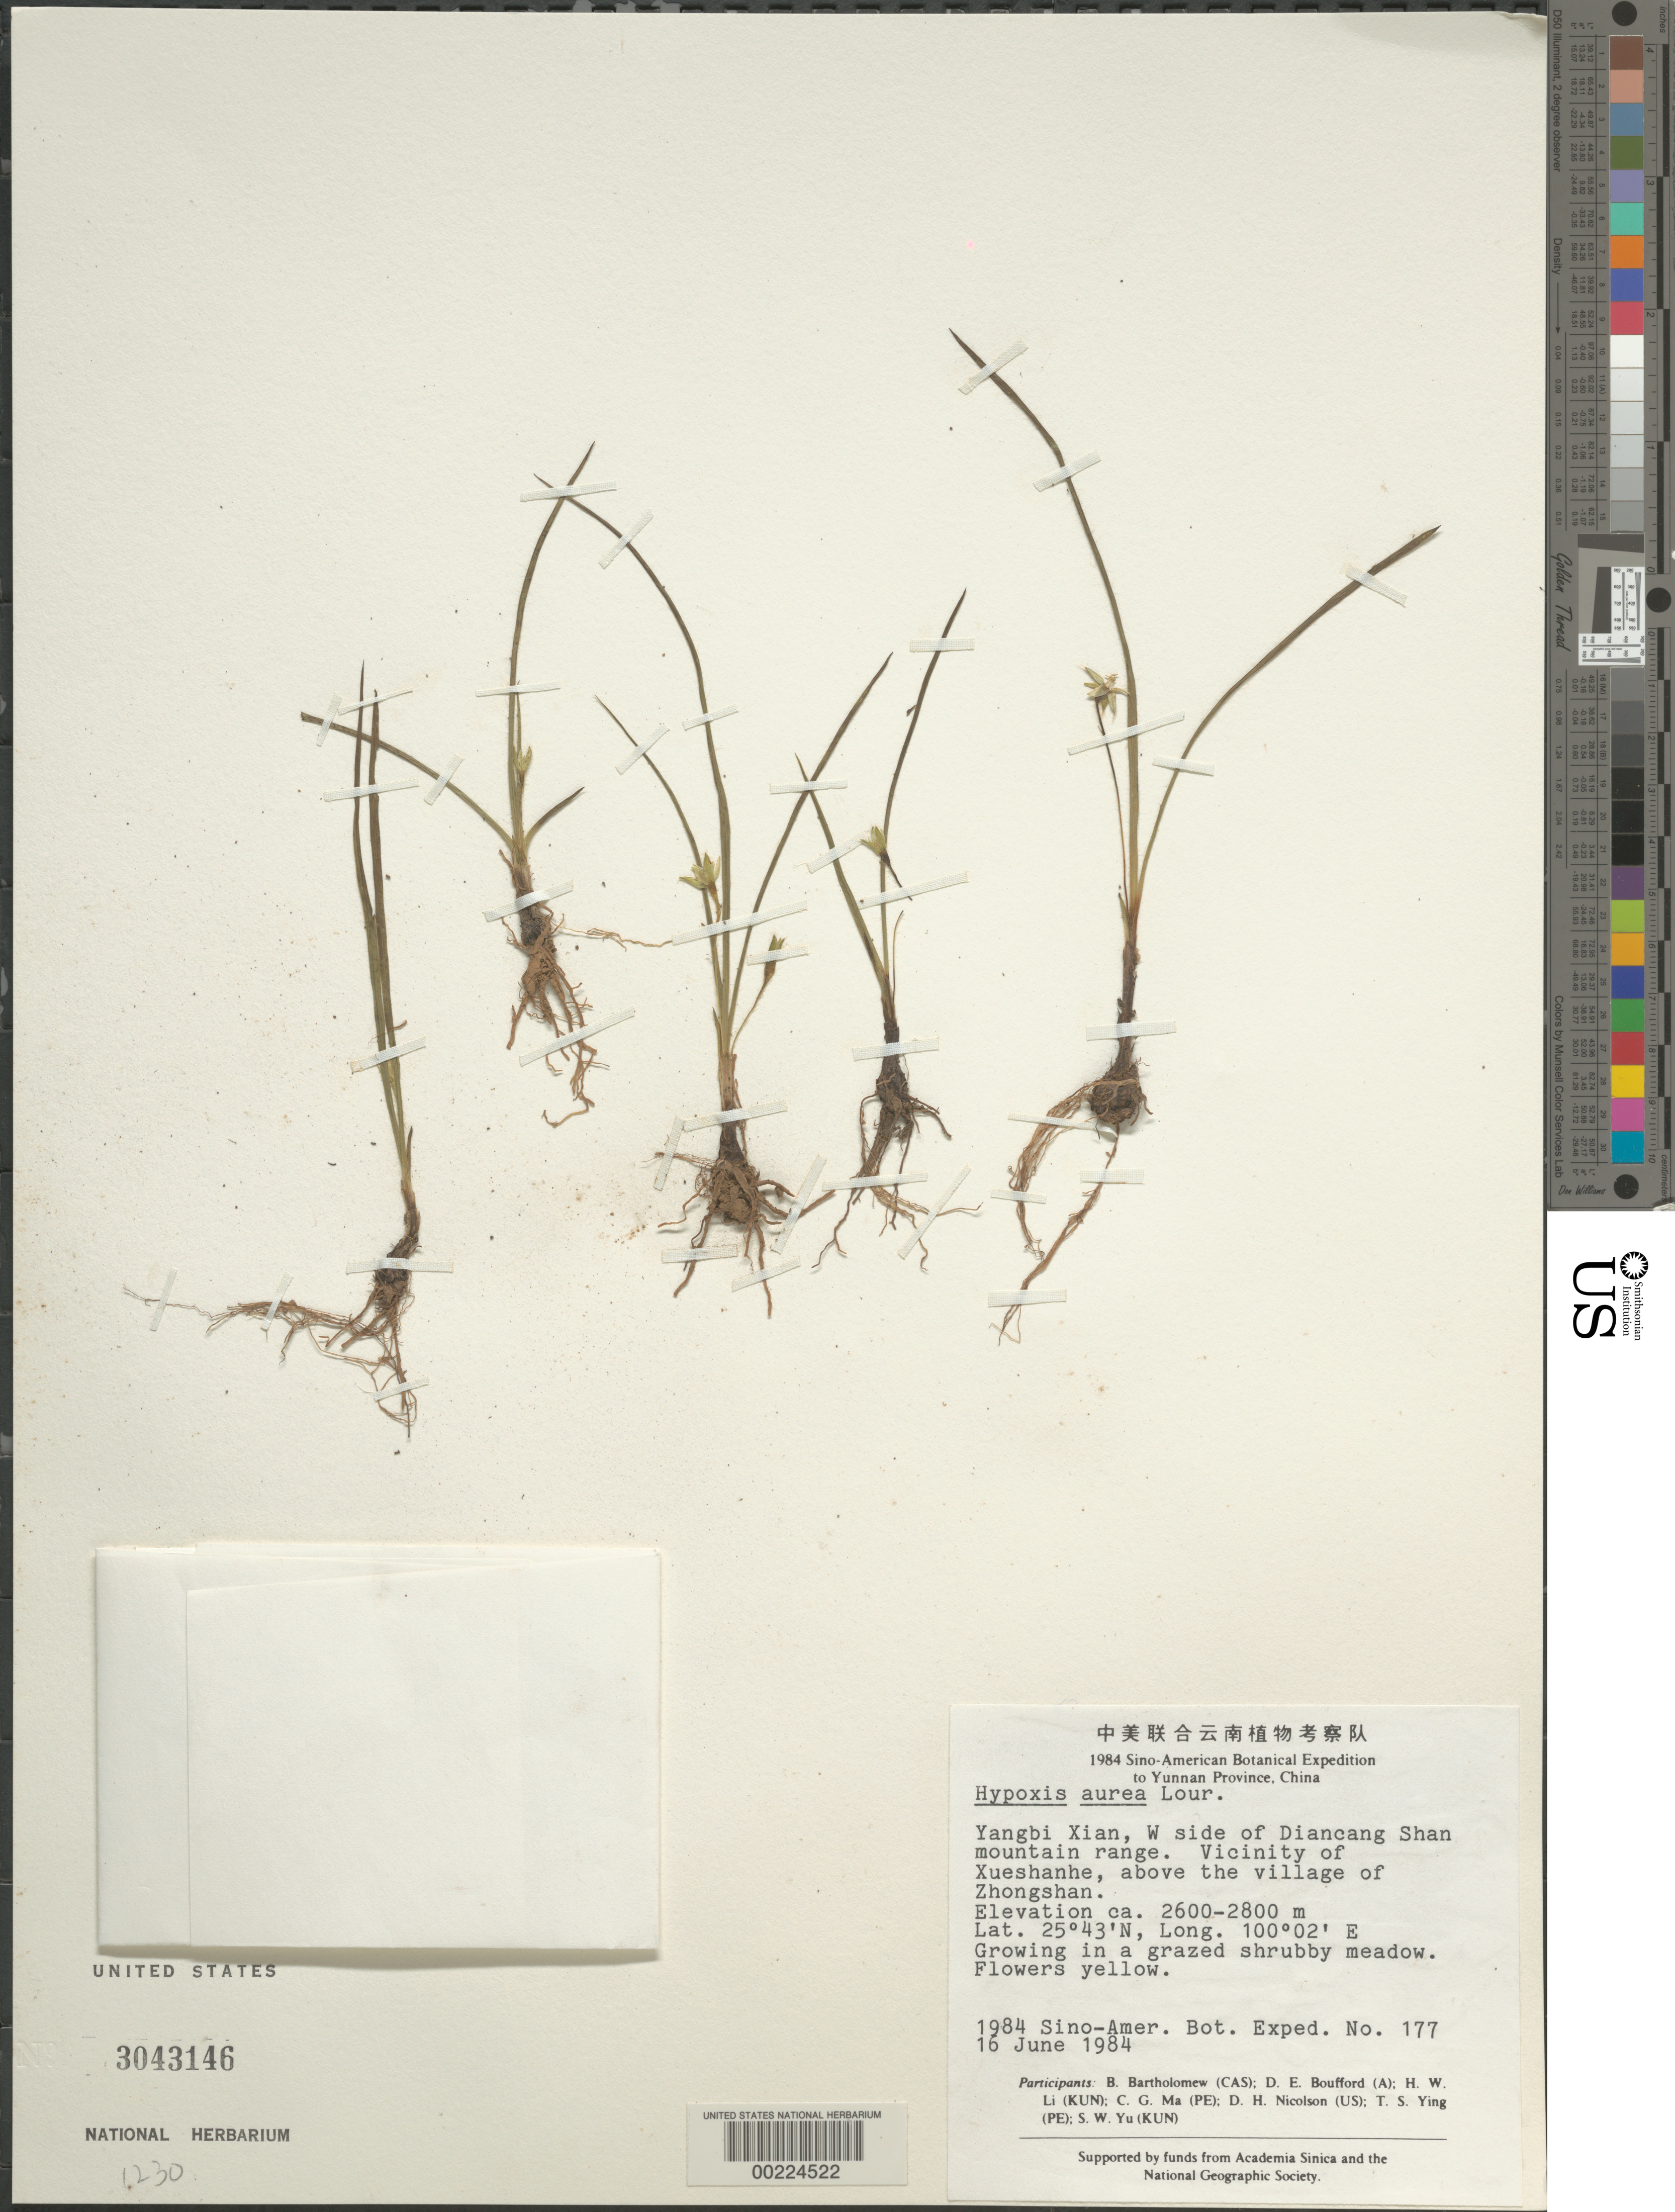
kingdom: Plantae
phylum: Tracheophyta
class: Liliopsida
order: Asparagales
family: Hypoxidaceae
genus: Hypoxis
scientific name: Hypoxis aurea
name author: Lour.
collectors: B. M. Bartholomew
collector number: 177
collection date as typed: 16 Jun 1984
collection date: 1984-06-16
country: China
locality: Yangbi xian, w side of diancang shan mountain range. vicinity of xueshanhe, above village of zhongshan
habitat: Growing in a grazed shrubby meadow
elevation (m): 2600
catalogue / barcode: US 3043146